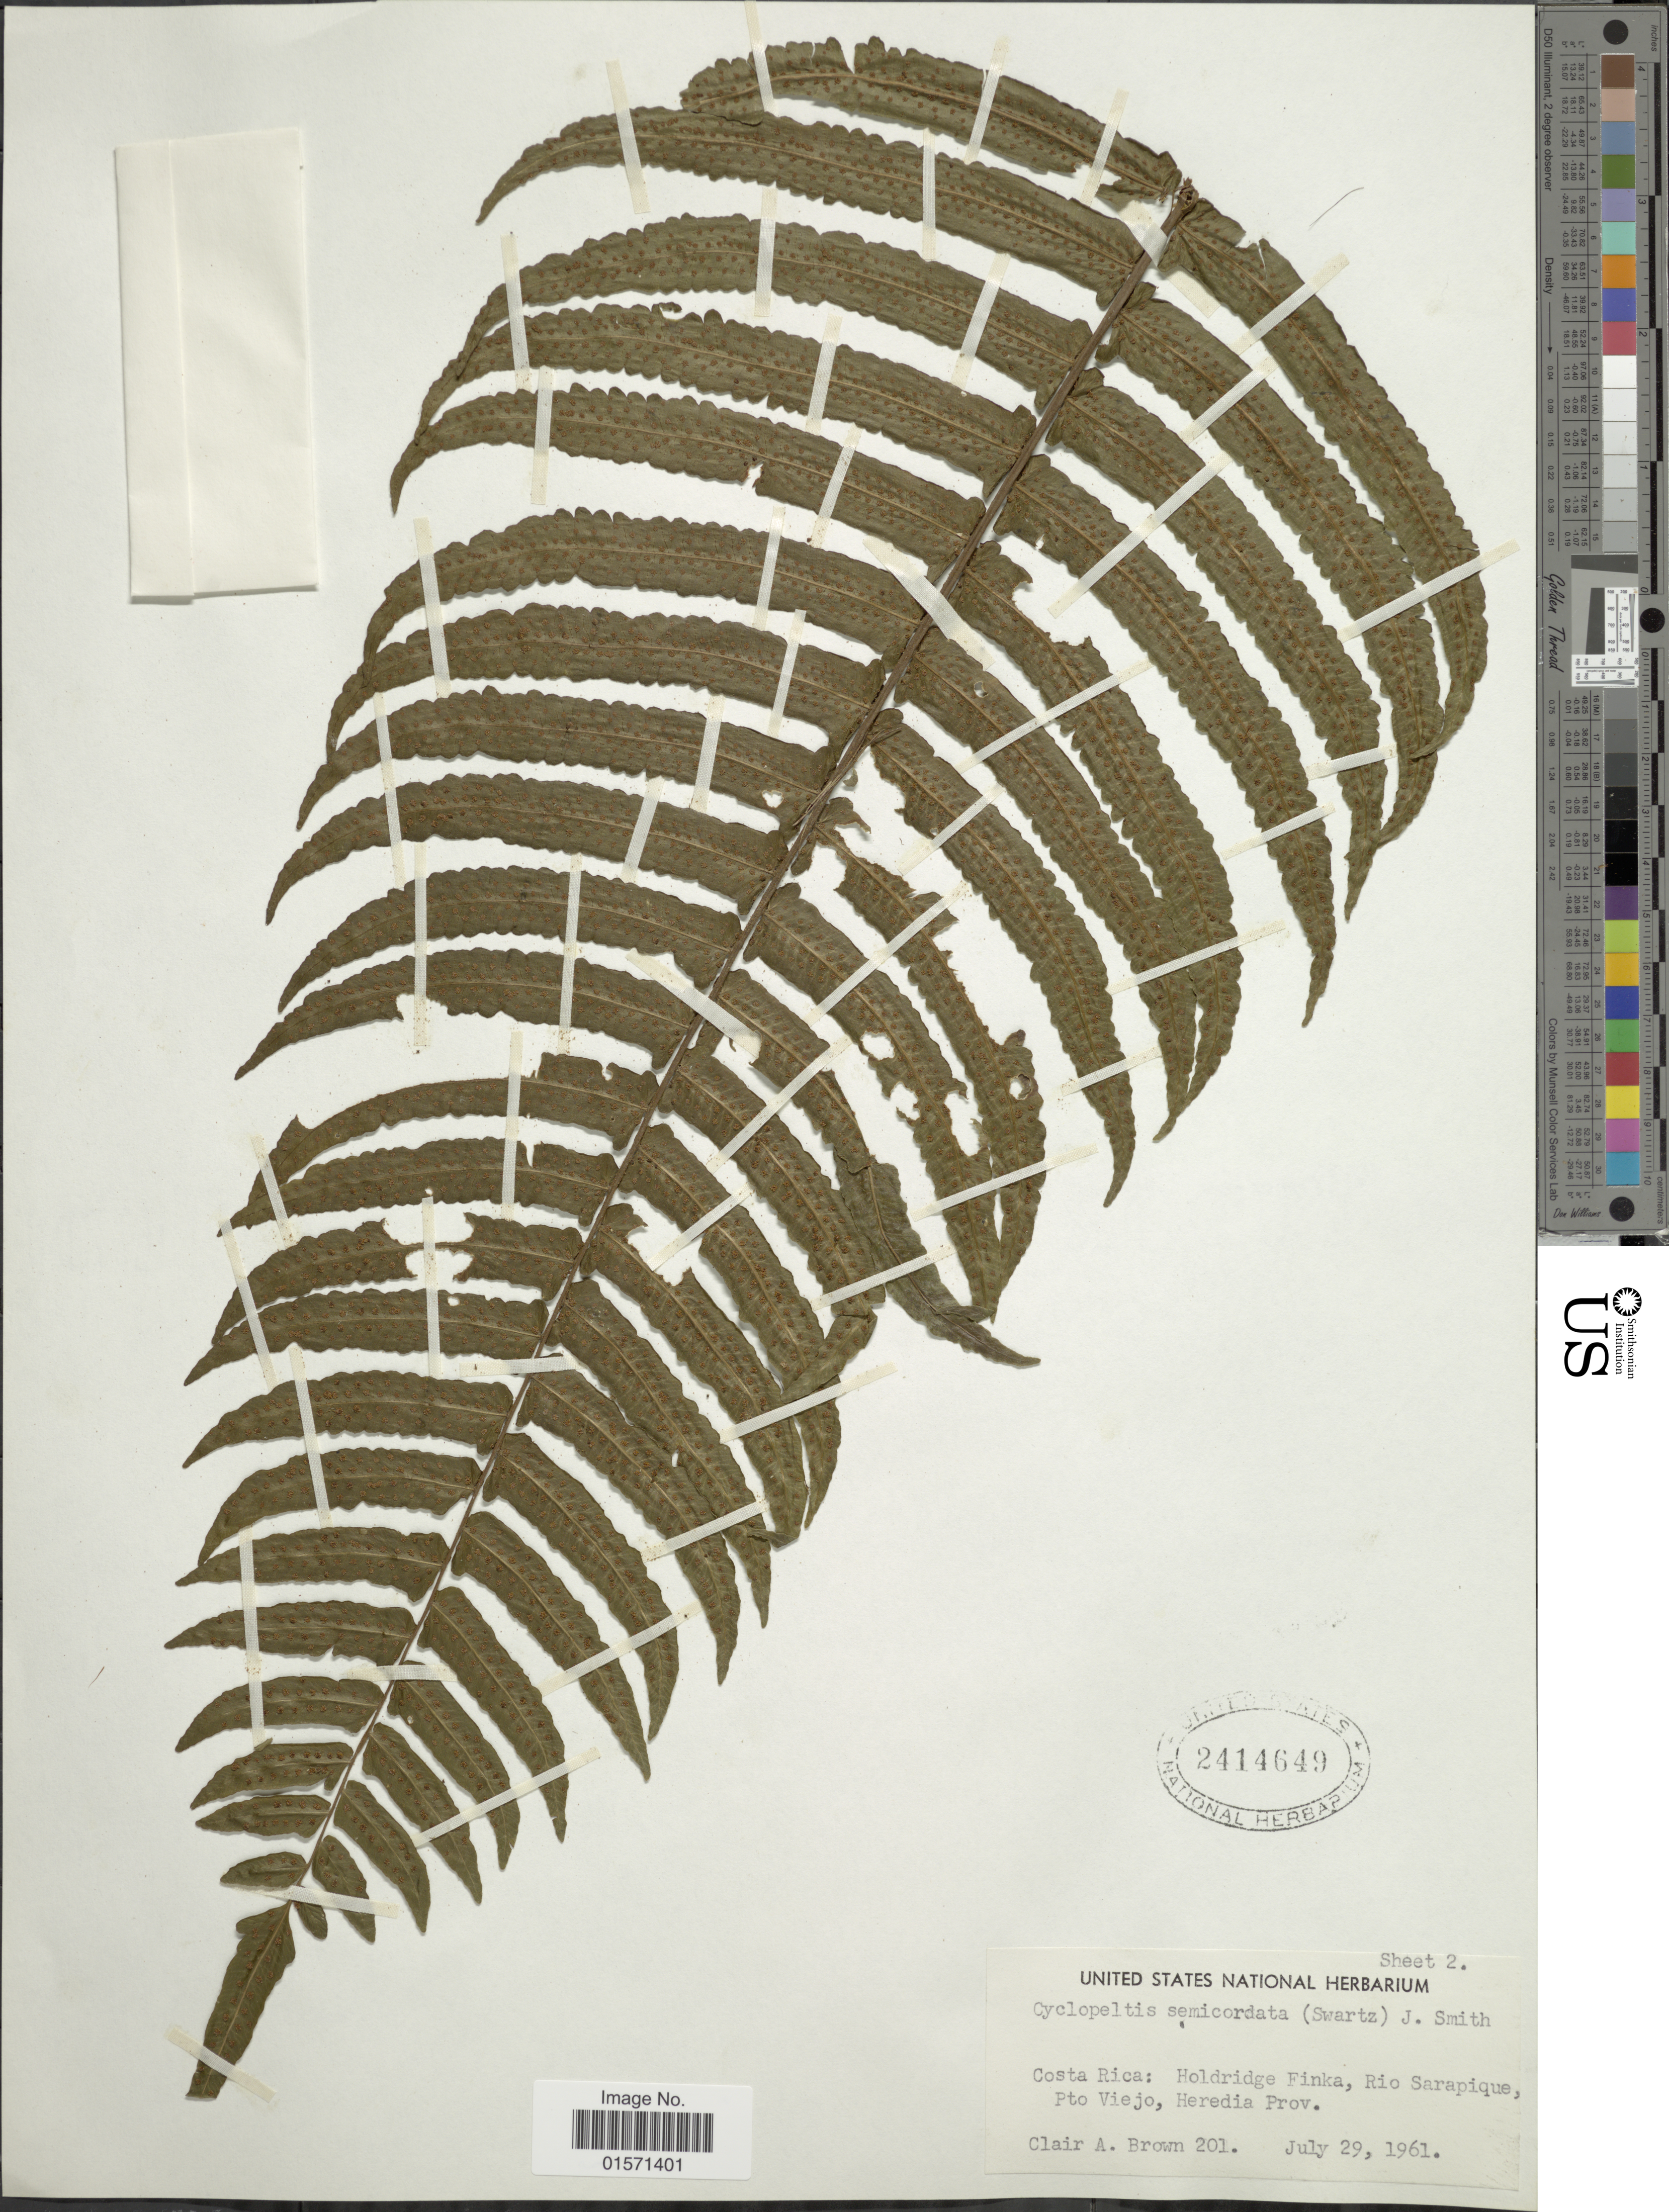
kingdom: Plantae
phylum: Tracheophyta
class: Polypodiopsida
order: Polypodiales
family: Lomariopsidaceae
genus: Cyclopeltis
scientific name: Cyclopeltis semicordata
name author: (Sw.) J. Sm.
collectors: C. A. Brown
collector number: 201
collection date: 1961-07-29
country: Costa Rica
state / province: Heredia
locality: Costa Rica: Ho9ldridge Finka, Rio Sarapique, Pto. Viejo, Heredia Prov.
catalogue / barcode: US 2414649